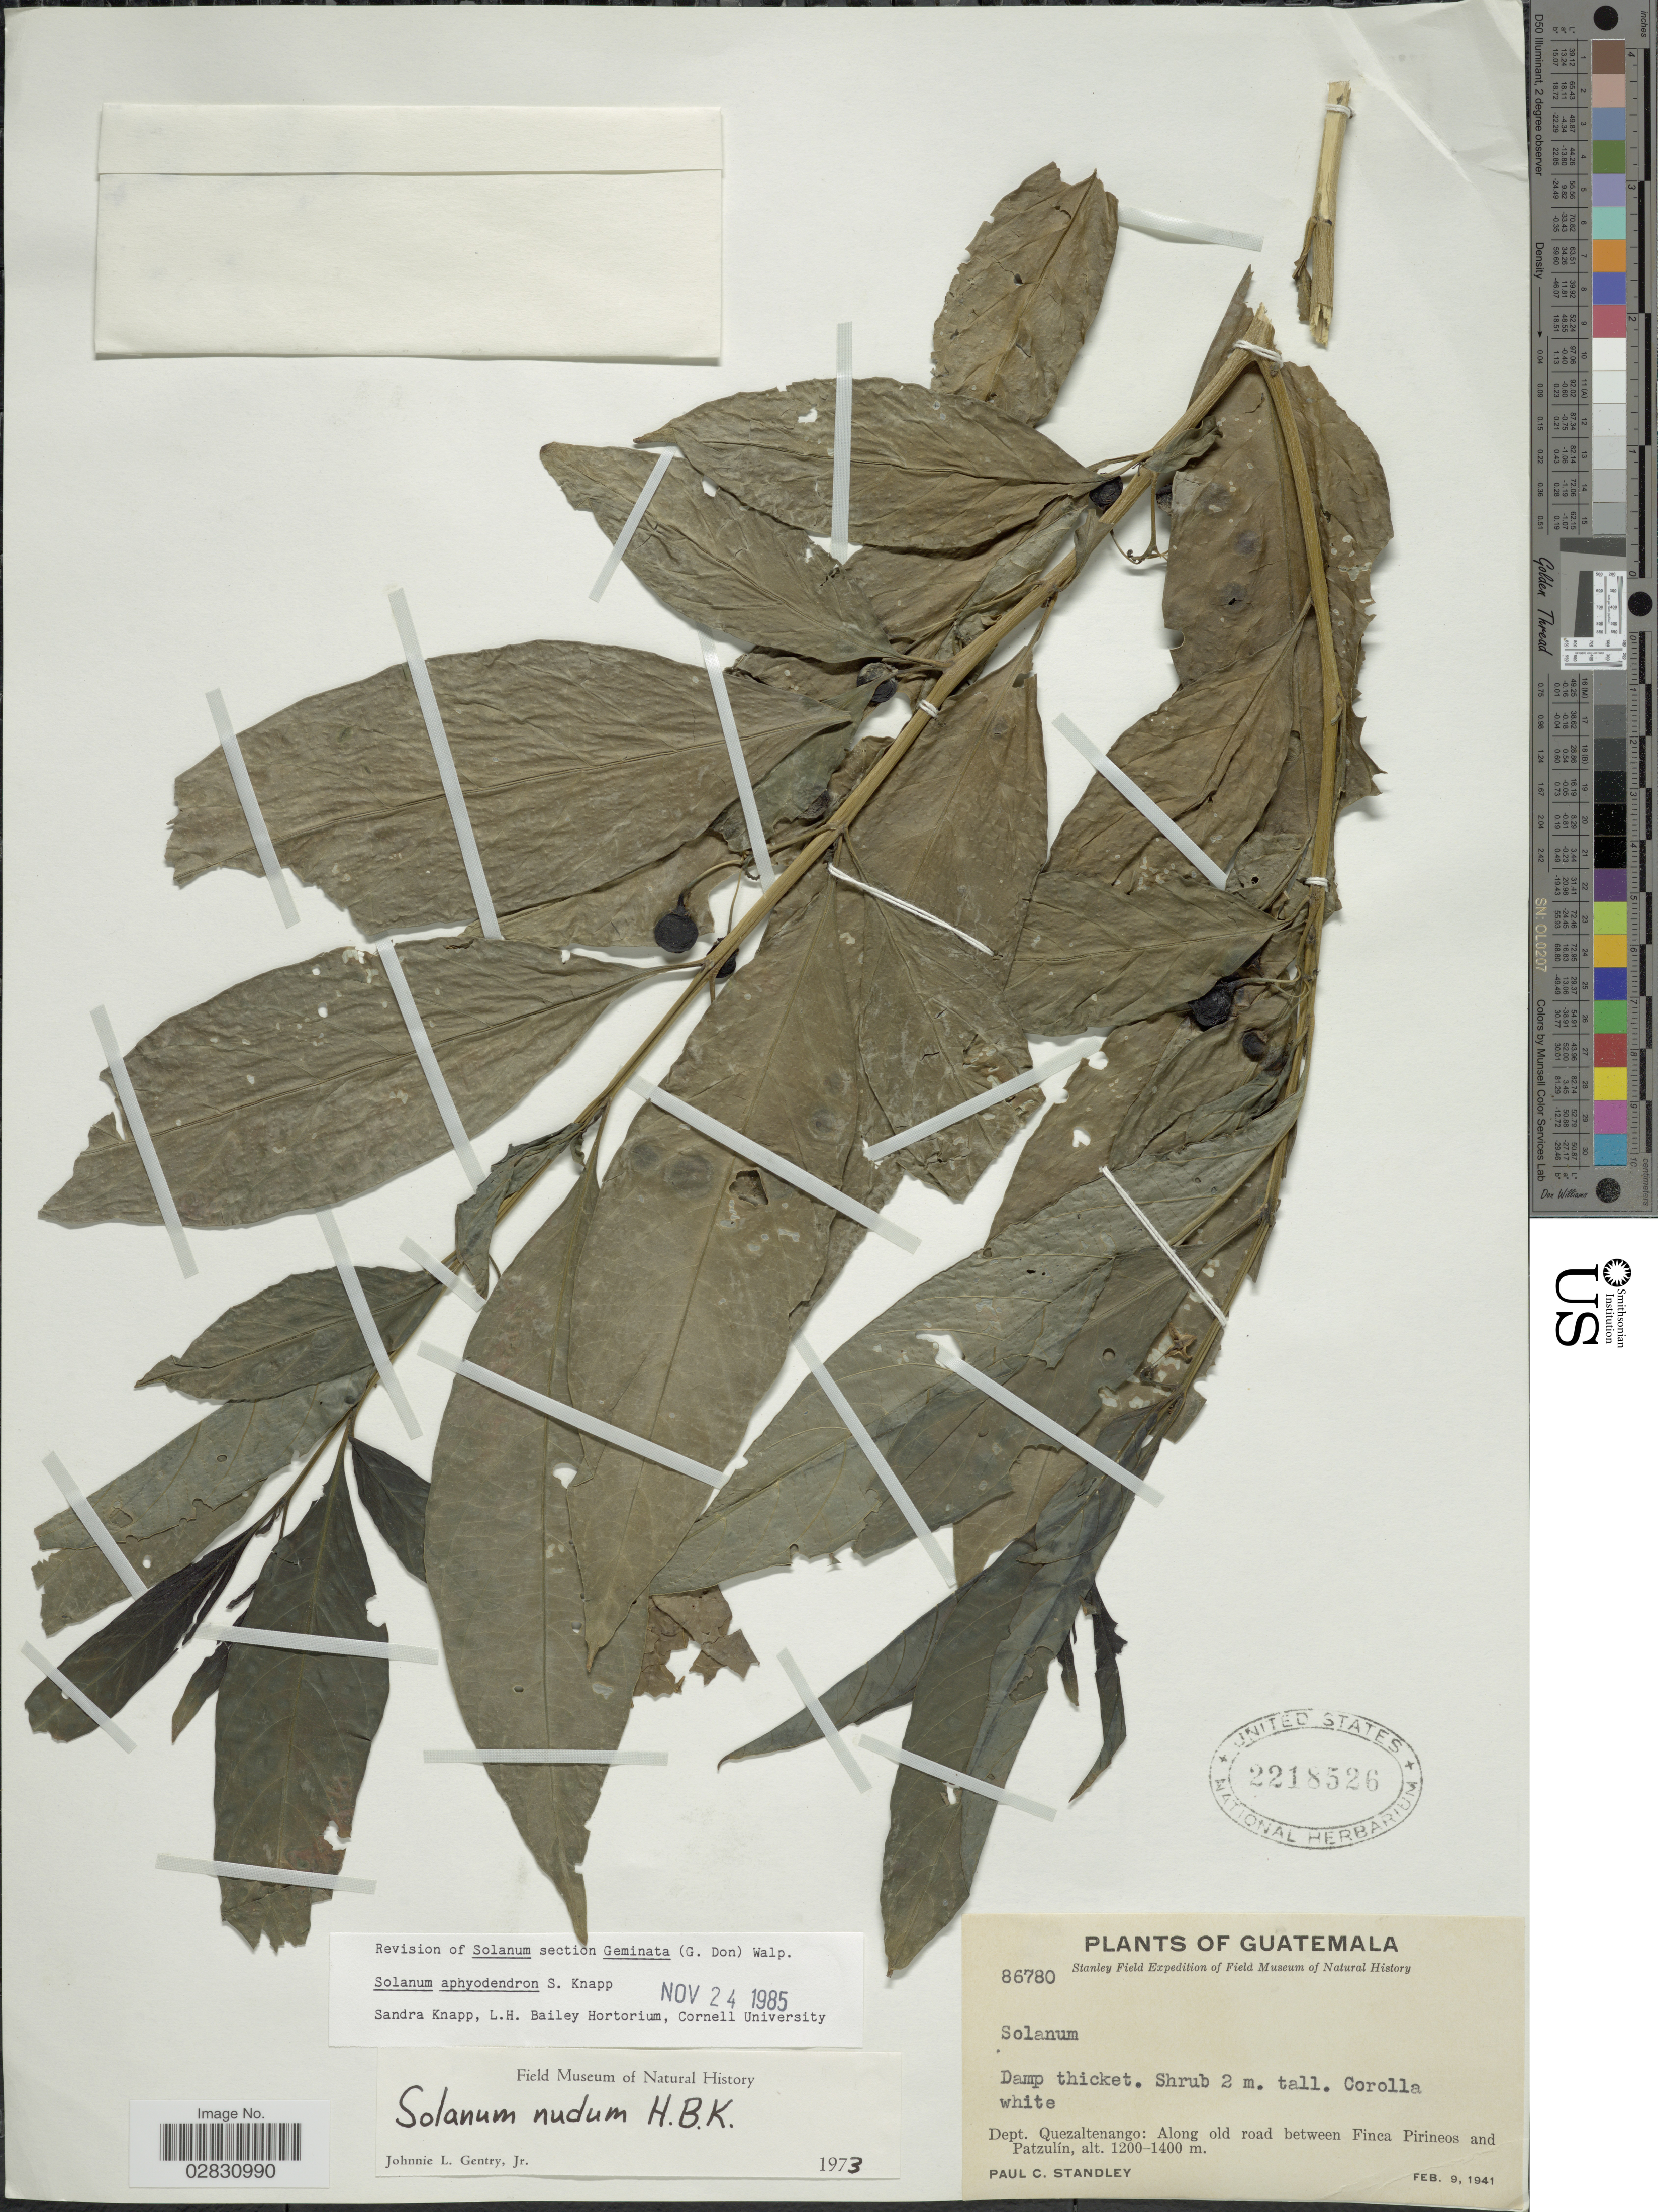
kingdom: Plantae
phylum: Tracheophyta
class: Magnoliopsida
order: Solanales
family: Solanaceae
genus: Solanum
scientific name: Solanum aphyodendron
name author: S. Knapp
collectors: P. C. Standley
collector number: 86780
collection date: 1941-02-09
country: Guatemala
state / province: Quetzaltenango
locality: Dept. Quezaltenango: Along old road between Finca Pirineos and Patzulín.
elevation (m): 1200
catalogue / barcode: US 2218526